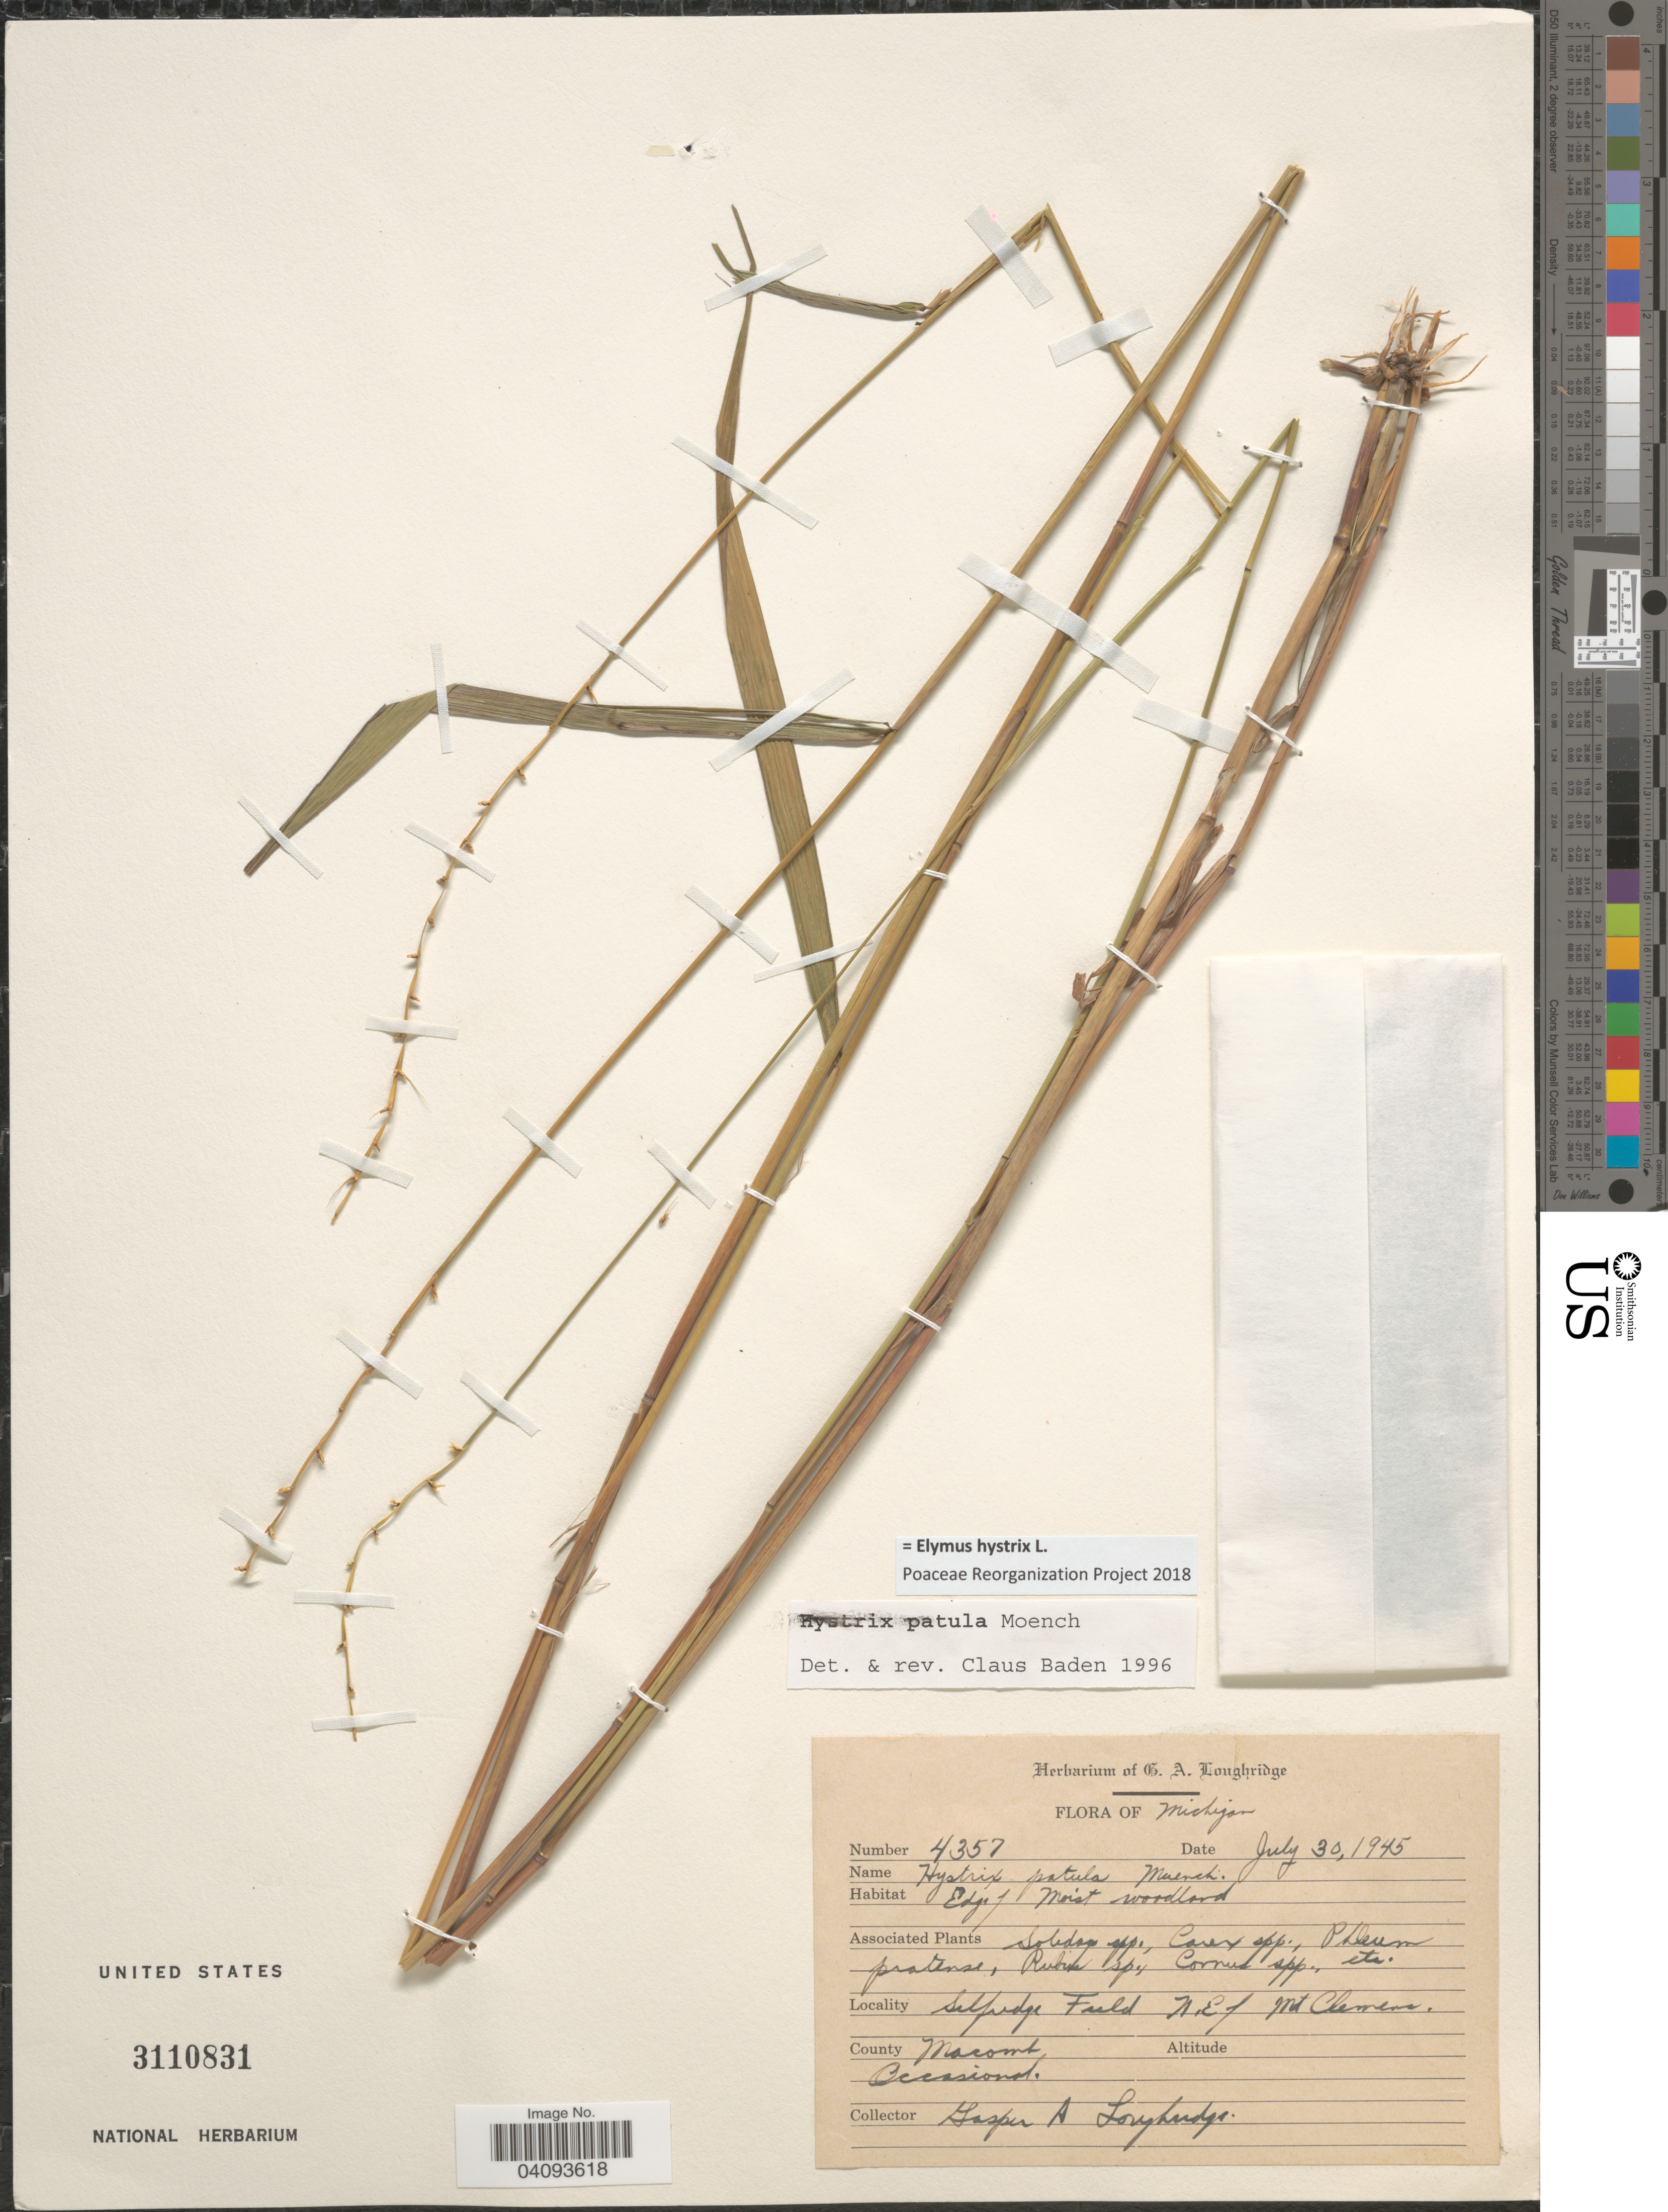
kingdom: Plantae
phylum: Tracheophyta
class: Liliopsida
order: Poales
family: Poaceae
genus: Elymus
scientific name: Elymus hystrix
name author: L.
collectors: G. Loughridge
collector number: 4357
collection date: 1945-07-30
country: United States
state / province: Michigan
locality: Selfridge Field N.E. of Mt. Clemens. County Macomb.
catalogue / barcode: US 3110831